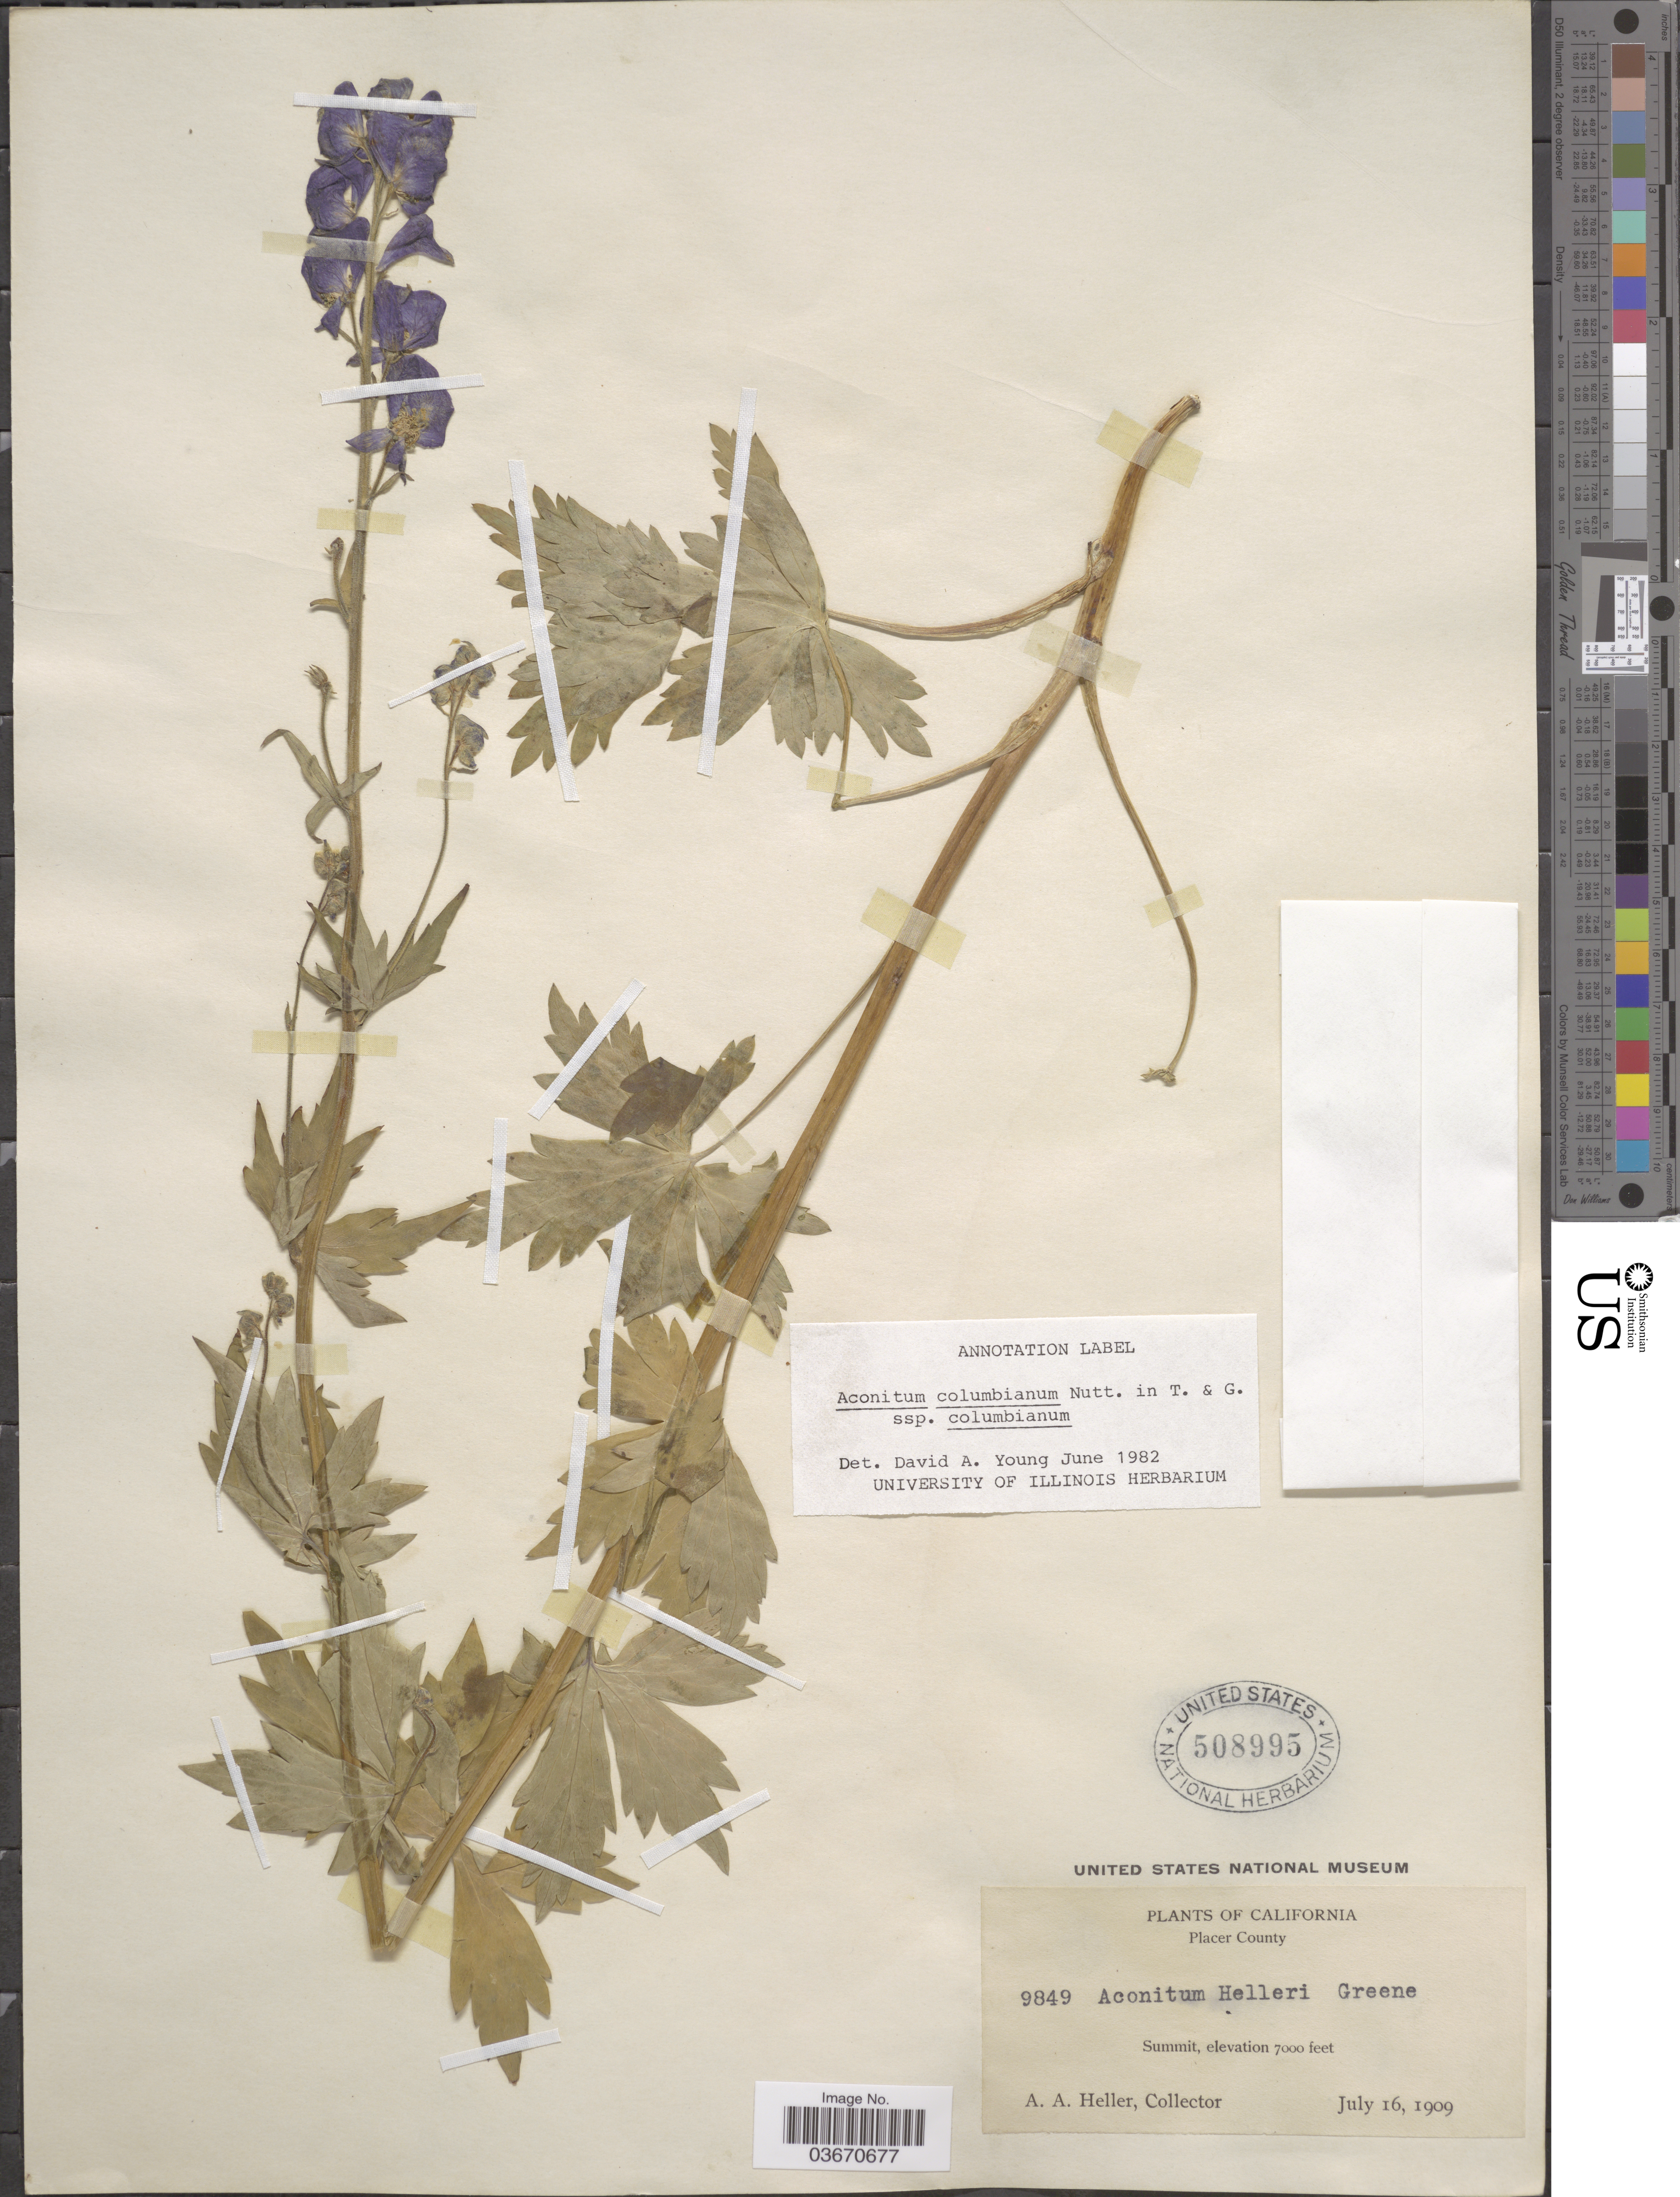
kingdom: Plantae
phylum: Tracheophyta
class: Magnoliopsida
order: Ranunculales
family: Ranunculaceae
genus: Aconitum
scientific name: Aconitum columbianum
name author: Nutt.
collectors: A. A. Heller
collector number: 9849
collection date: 1909-07-16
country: United States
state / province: California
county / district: Placer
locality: Placer County. Summit.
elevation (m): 2134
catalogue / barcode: US 508995